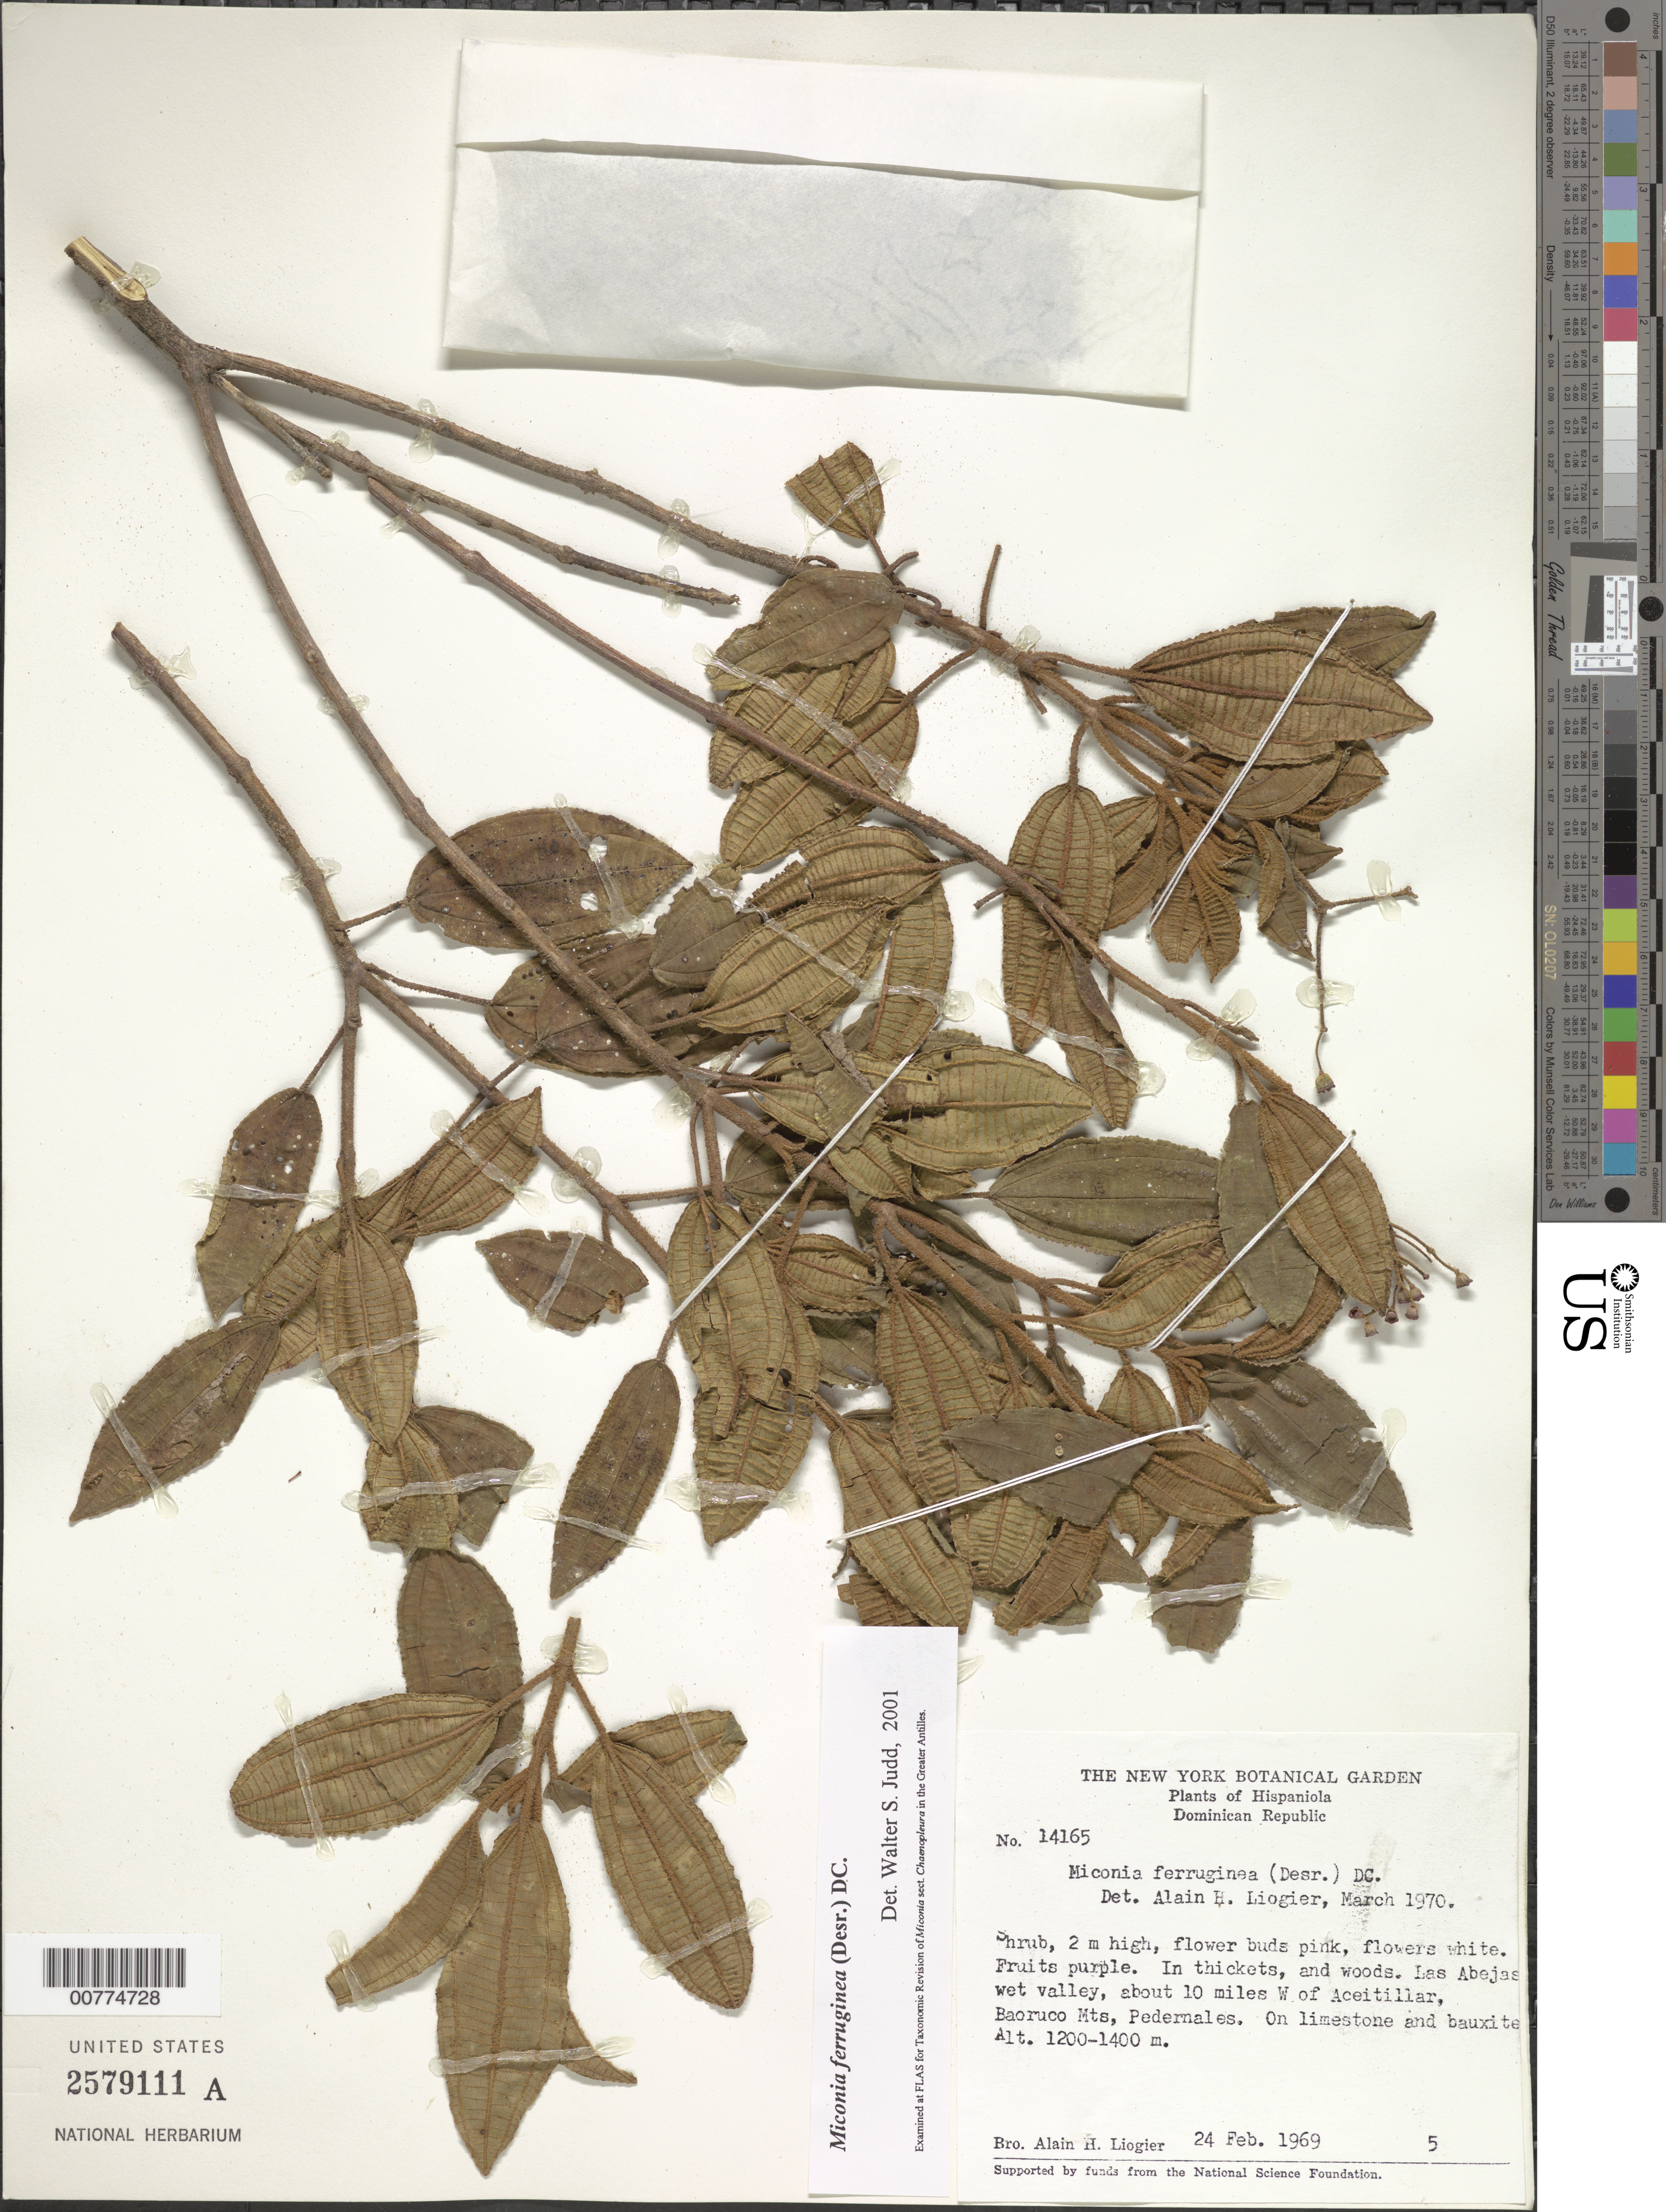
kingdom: Plantae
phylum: Tracheophyta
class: Magnoliopsida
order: Myrtales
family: Melastomataceae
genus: Miconia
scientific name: Miconia ferruginea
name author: (Desr.) DC.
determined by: Judd, Walter S.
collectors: A. H. Liogier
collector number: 14165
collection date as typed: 24 Feb 1969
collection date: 1969-02-24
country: Dominican Republic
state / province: Pedernales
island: Hispaniola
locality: Las Abejas wet valley, about 10 miles W of Aceitillar, Baoruco Mts.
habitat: On limestone and bauxite, thickets and woods.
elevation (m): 1200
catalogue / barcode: US 2579111A